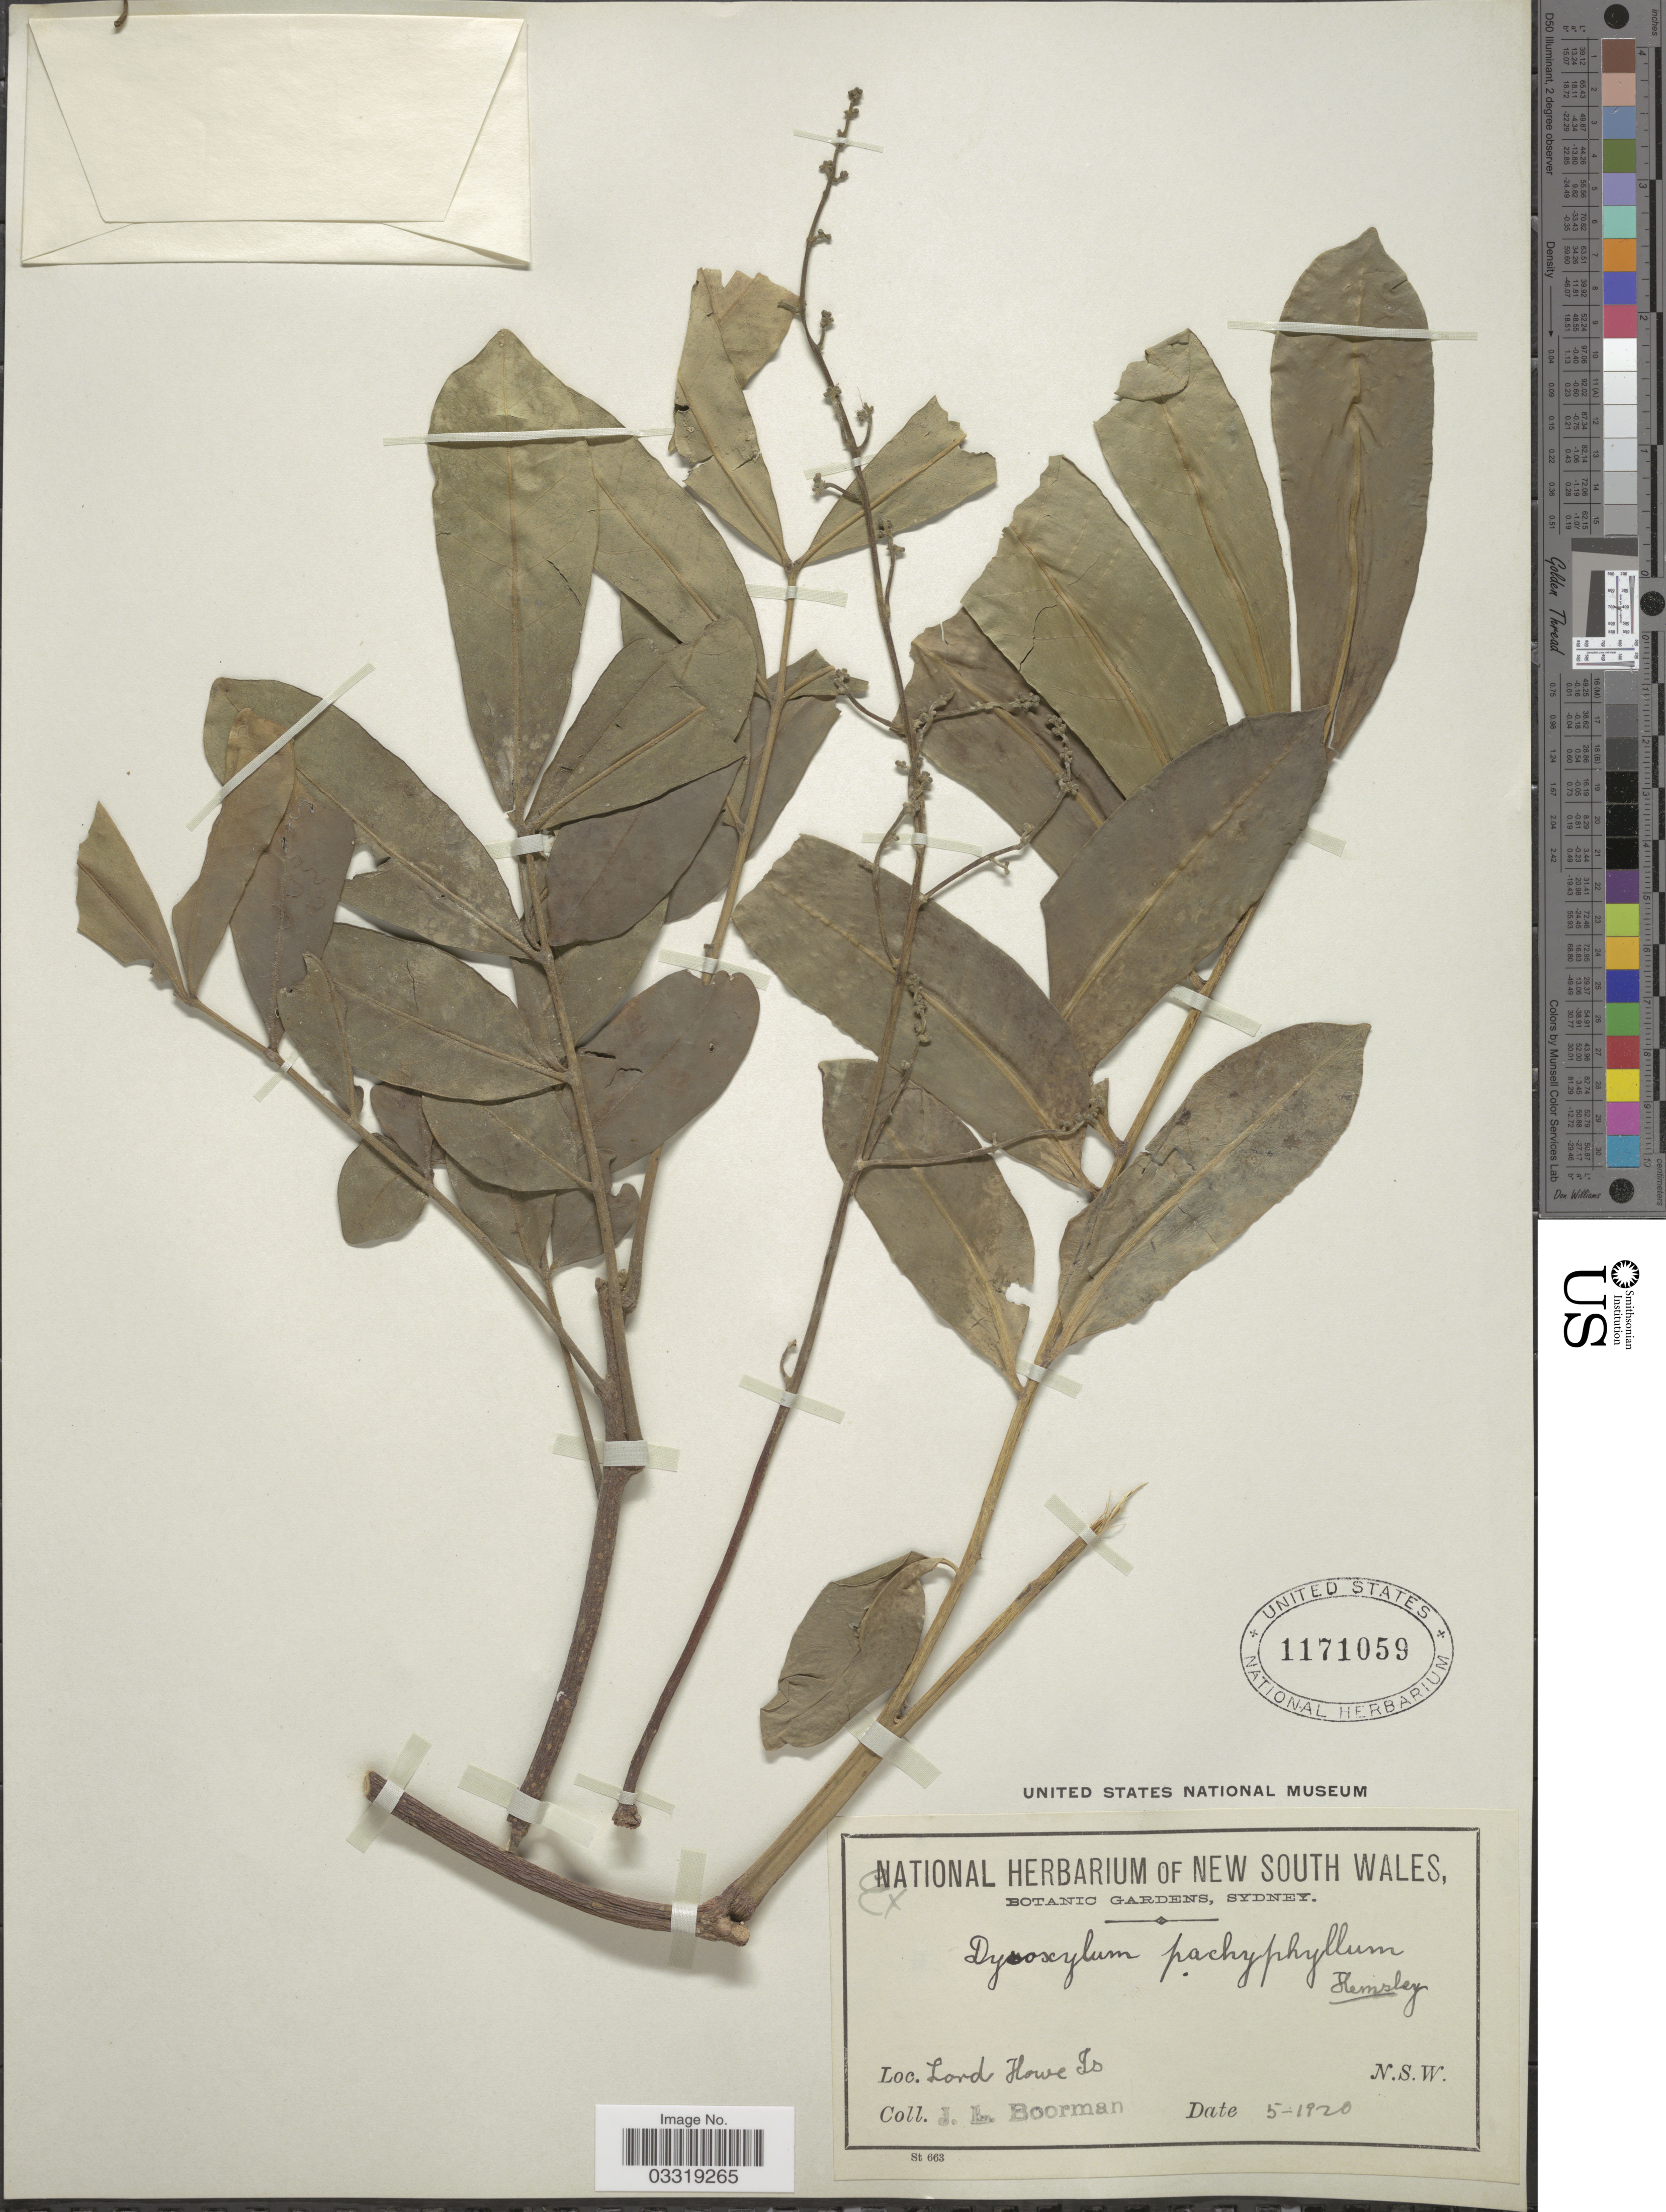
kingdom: Plantae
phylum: Tracheophyta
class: Magnoliopsida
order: Sapindales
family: Meliaceae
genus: Didymocheton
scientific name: Didymocheton pachyphyllus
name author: (Hemsl.) Mabb. & Holzmeyer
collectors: J. Boorman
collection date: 1920-05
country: Australia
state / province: New South Wales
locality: Lord Howe Is.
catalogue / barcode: US 1171059